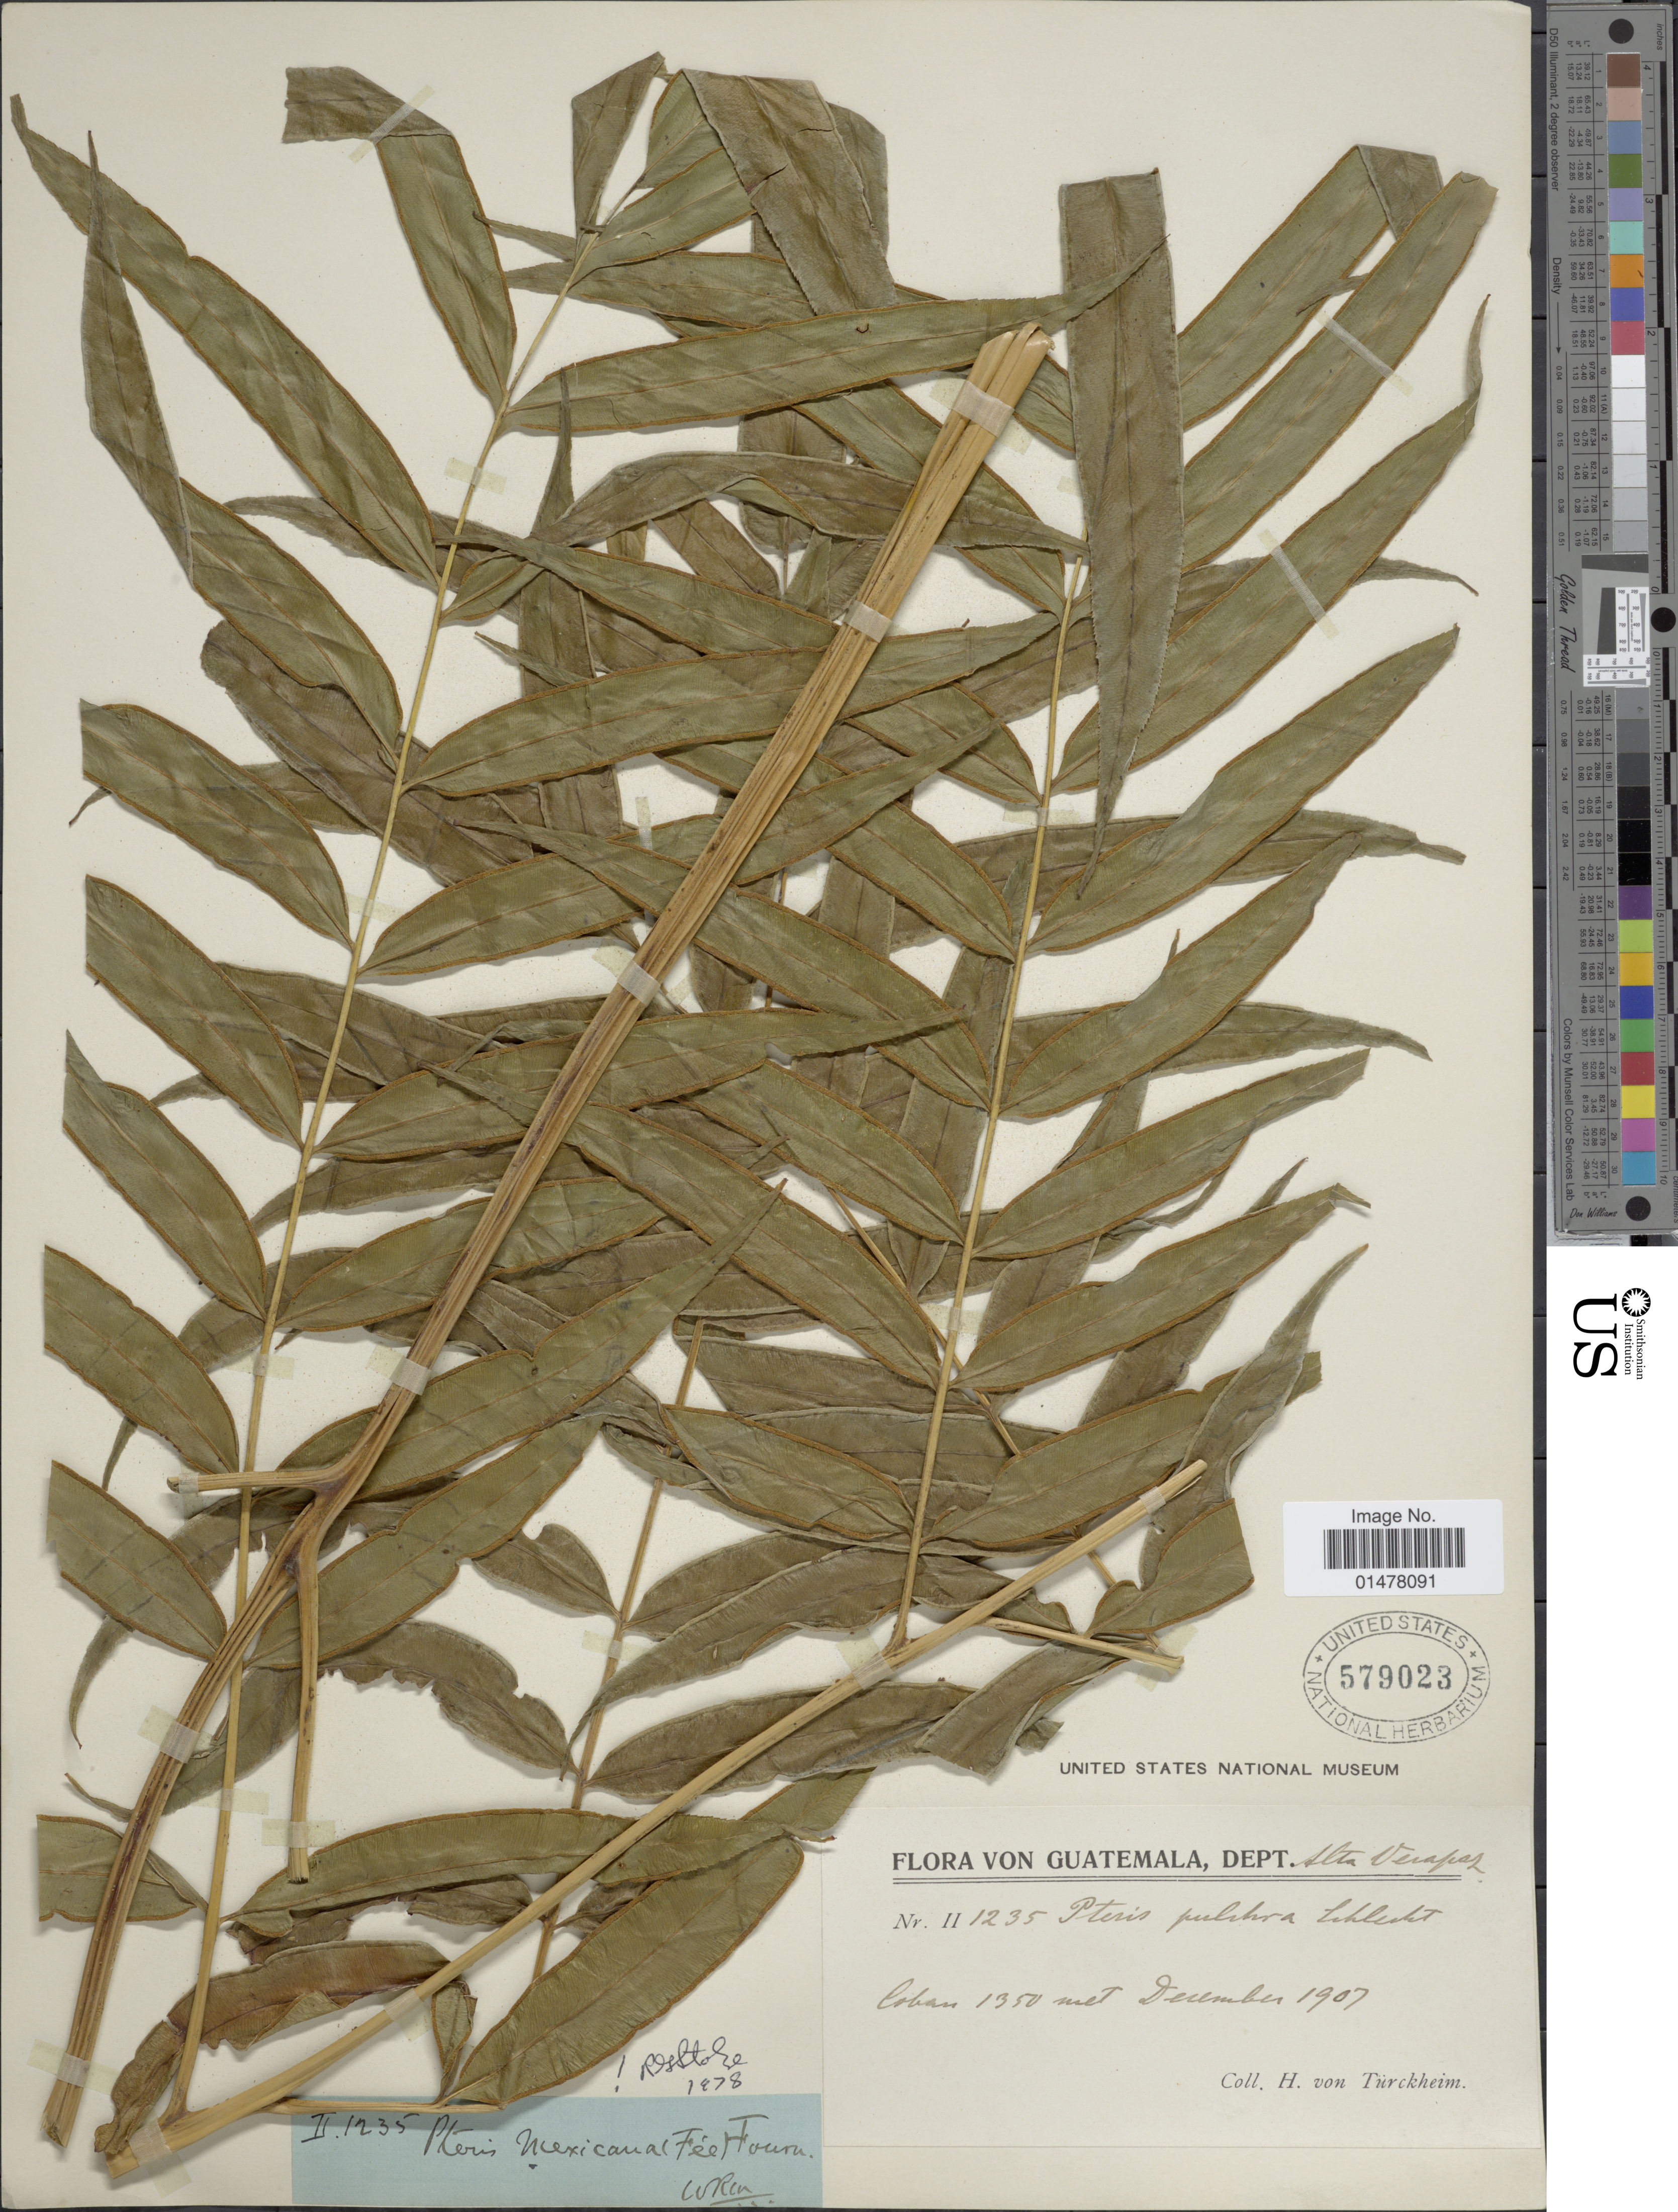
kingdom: Plantae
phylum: Tracheophyta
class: Polypodiopsida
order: Polypodiales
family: Pteridaceae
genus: Pteris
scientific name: Pteris pulchra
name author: Schltdl. & Cham.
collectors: H. von Türckheim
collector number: II1235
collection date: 1907-12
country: Guatemala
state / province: Alta Verapaz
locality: Flora von Guatemala, Dept. Alta Verapaz, Coban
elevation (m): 1350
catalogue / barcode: US 579023